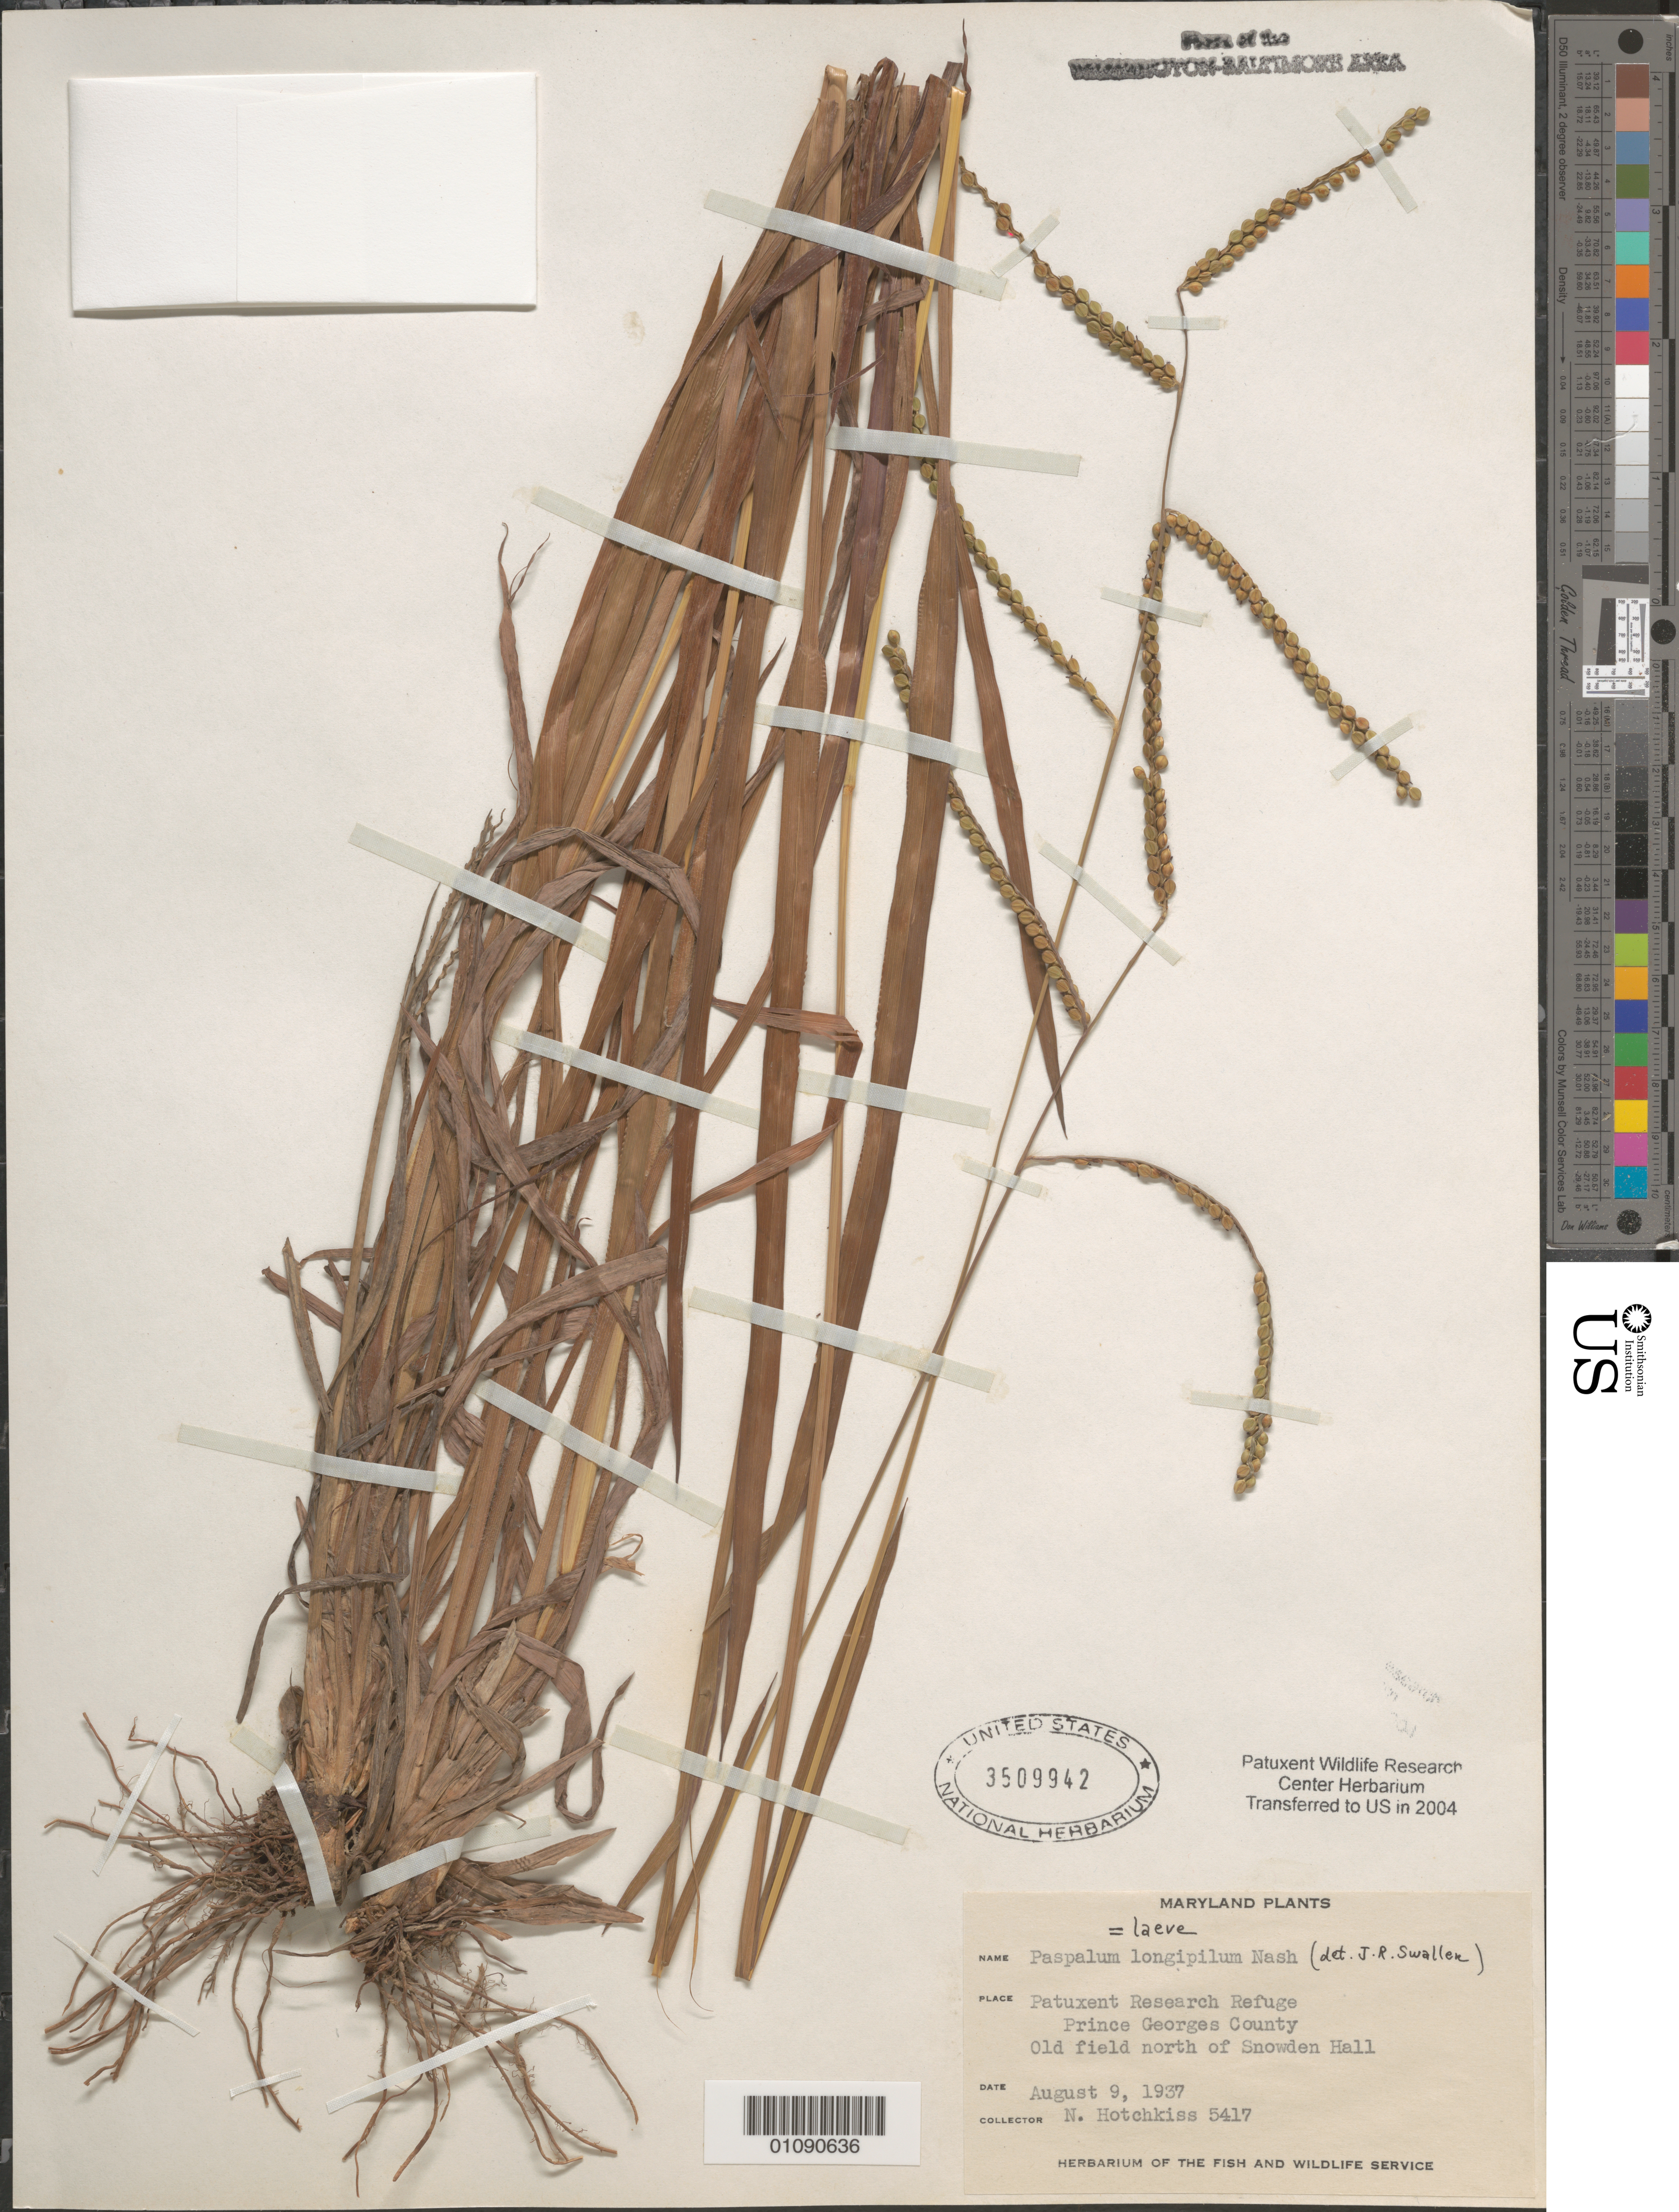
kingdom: Plantae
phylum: Tracheophyta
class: Liliopsida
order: Poales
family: Poaceae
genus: Paspalum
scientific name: Paspalum laeve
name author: Michx.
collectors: N. Hotchkiss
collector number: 5417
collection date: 1937-08-09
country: United States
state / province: Maryland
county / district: Prince George's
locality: N. of Snowden Hall. Patuxent Wildlife Refuge.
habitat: Old field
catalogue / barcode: US 3509942